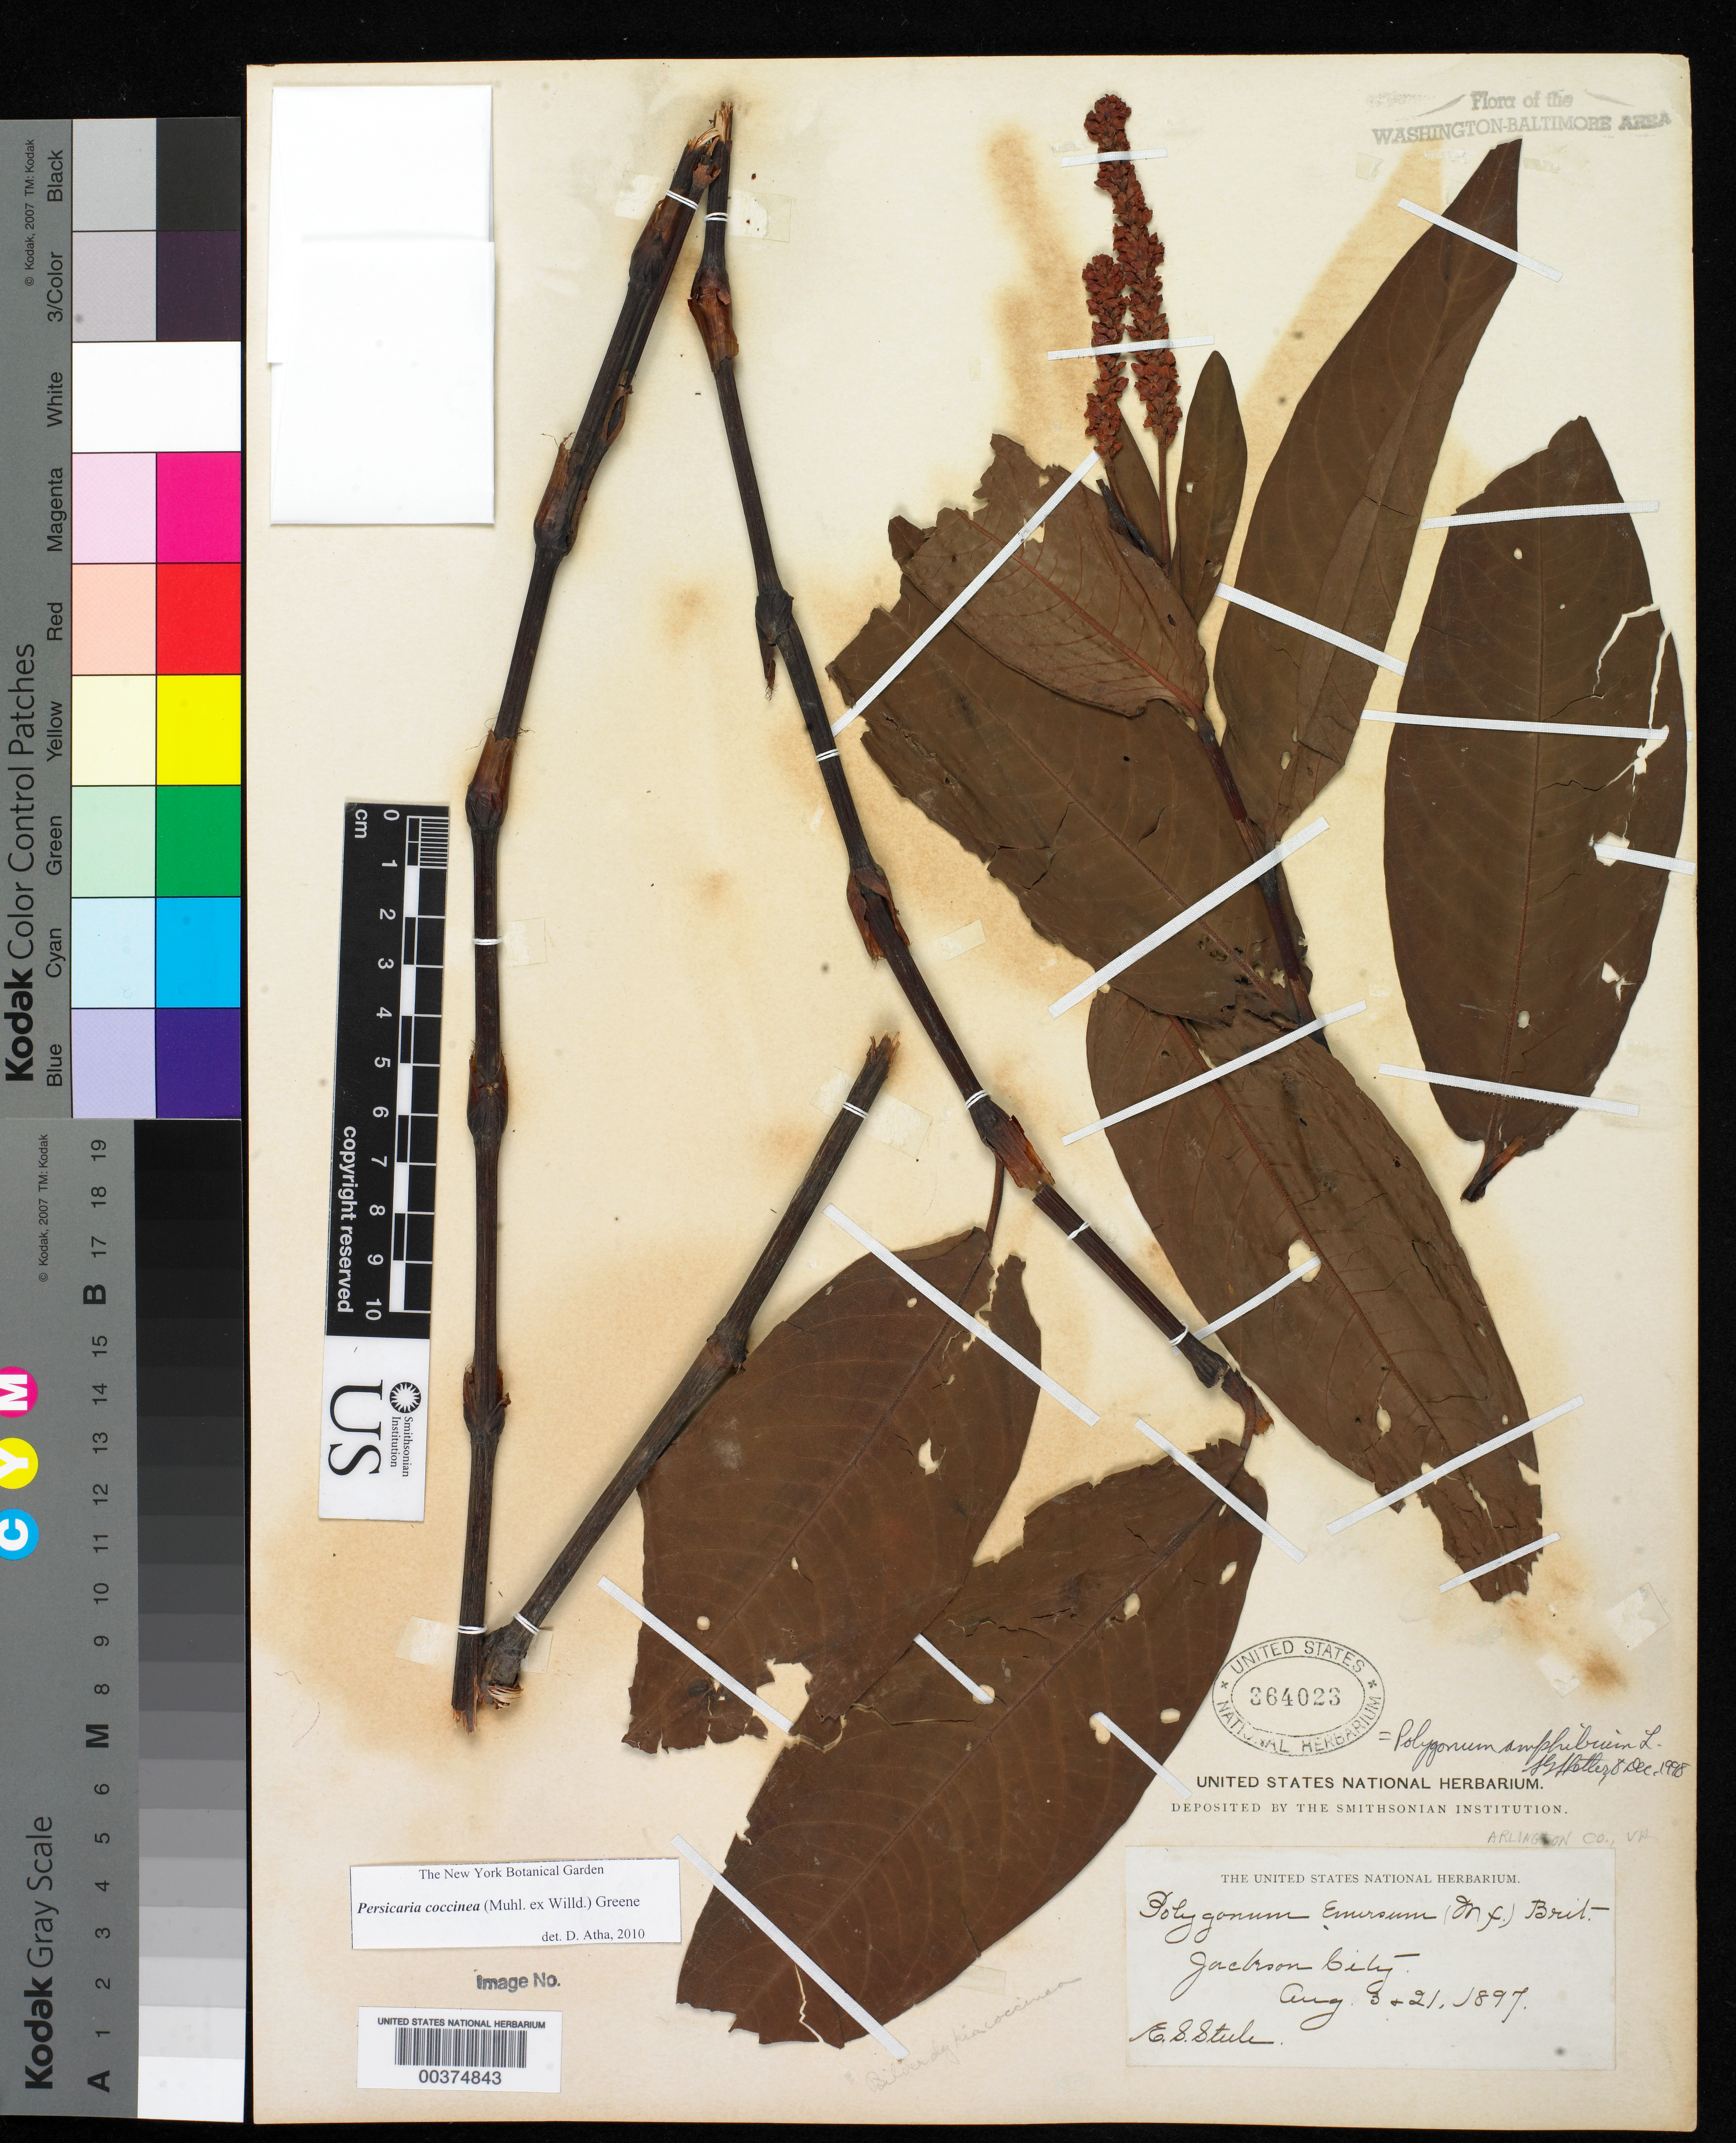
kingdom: Plantae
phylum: Tracheophyta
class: Magnoliopsida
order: Caryophyllales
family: Polygonaceae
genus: Persicaria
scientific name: Persicaria coccinea var. asprella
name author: Greene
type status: Isolectotype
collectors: E. Steele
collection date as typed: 03 Aug 1897 and 21 Aug 1897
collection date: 1897-08-03,1897-08-21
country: United States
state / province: Virginia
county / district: Arlington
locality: Jackson City.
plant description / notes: Label indicates 2 elements (different collection dates); lectotypification specifies collection date of 3 Aug 1897.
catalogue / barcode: US 364023